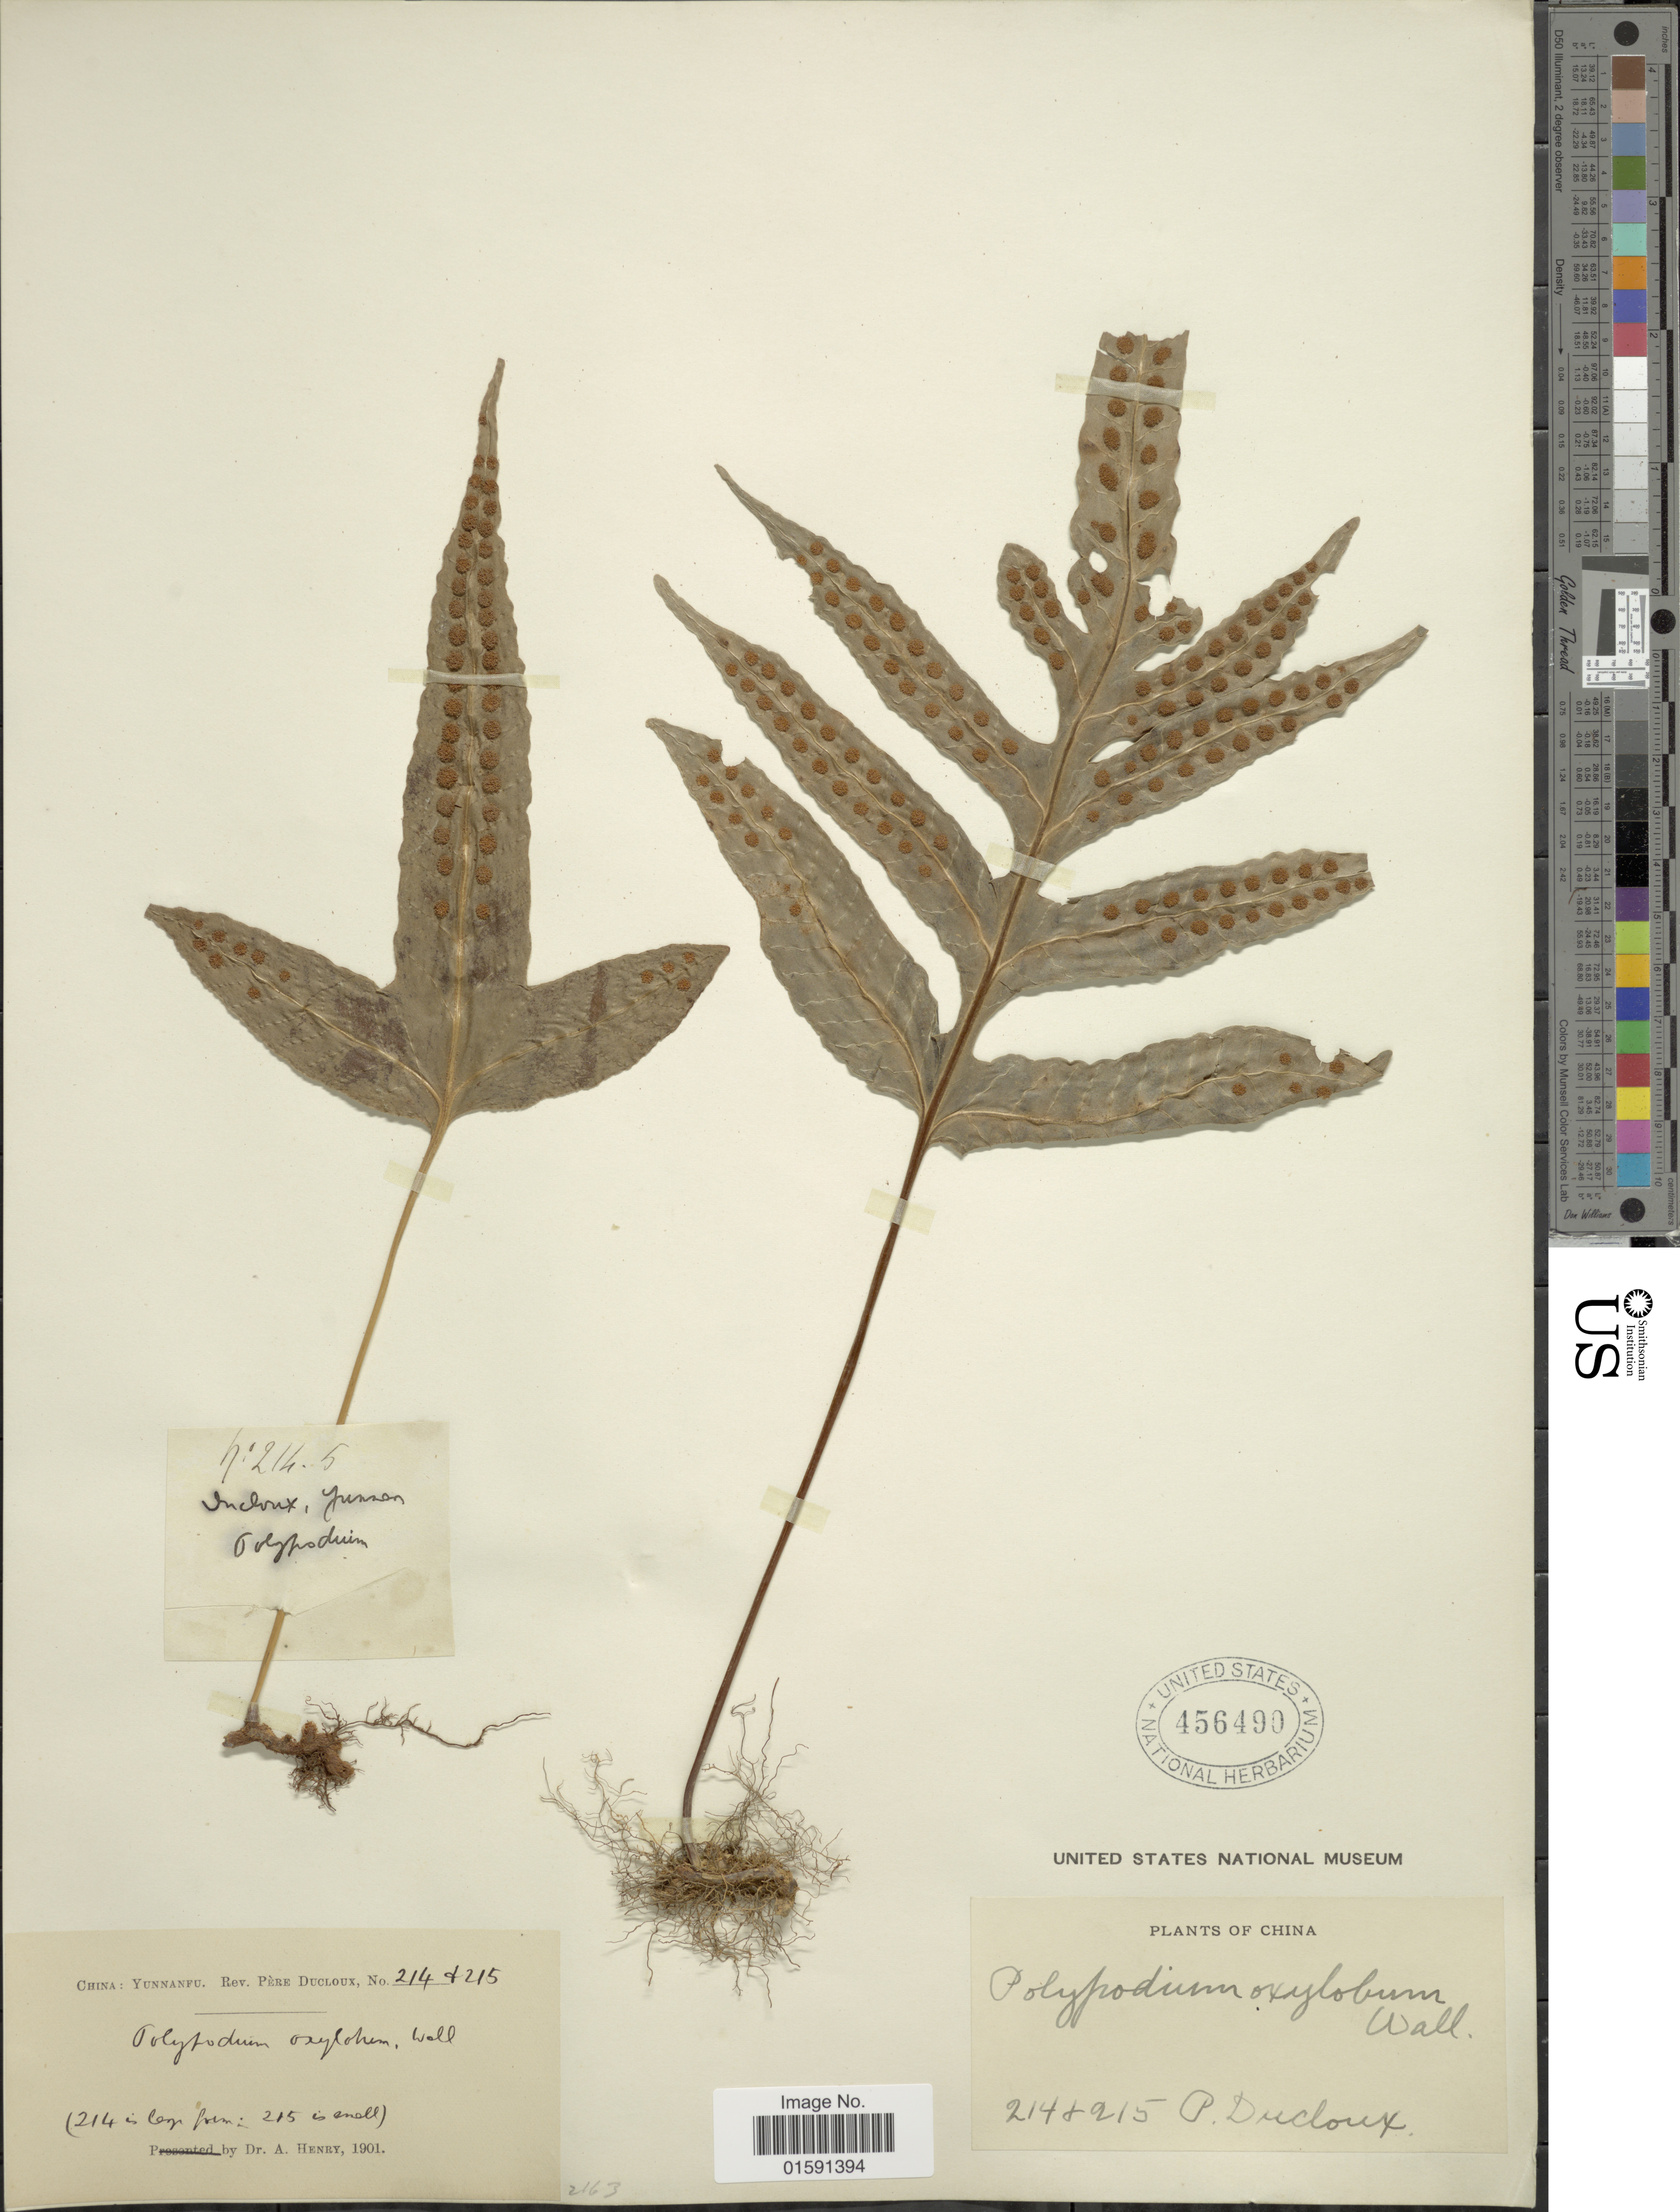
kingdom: Plantae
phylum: Tracheophyta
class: Polypodiopsida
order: Polypodiales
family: Polypodiaceae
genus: Selliguea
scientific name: Selliguea oxyloba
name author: (Wall. ex Kunze) Fraser-Jenk.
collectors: F. Ducloux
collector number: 214/215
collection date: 1901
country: China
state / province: Yunnan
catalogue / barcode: US 456490